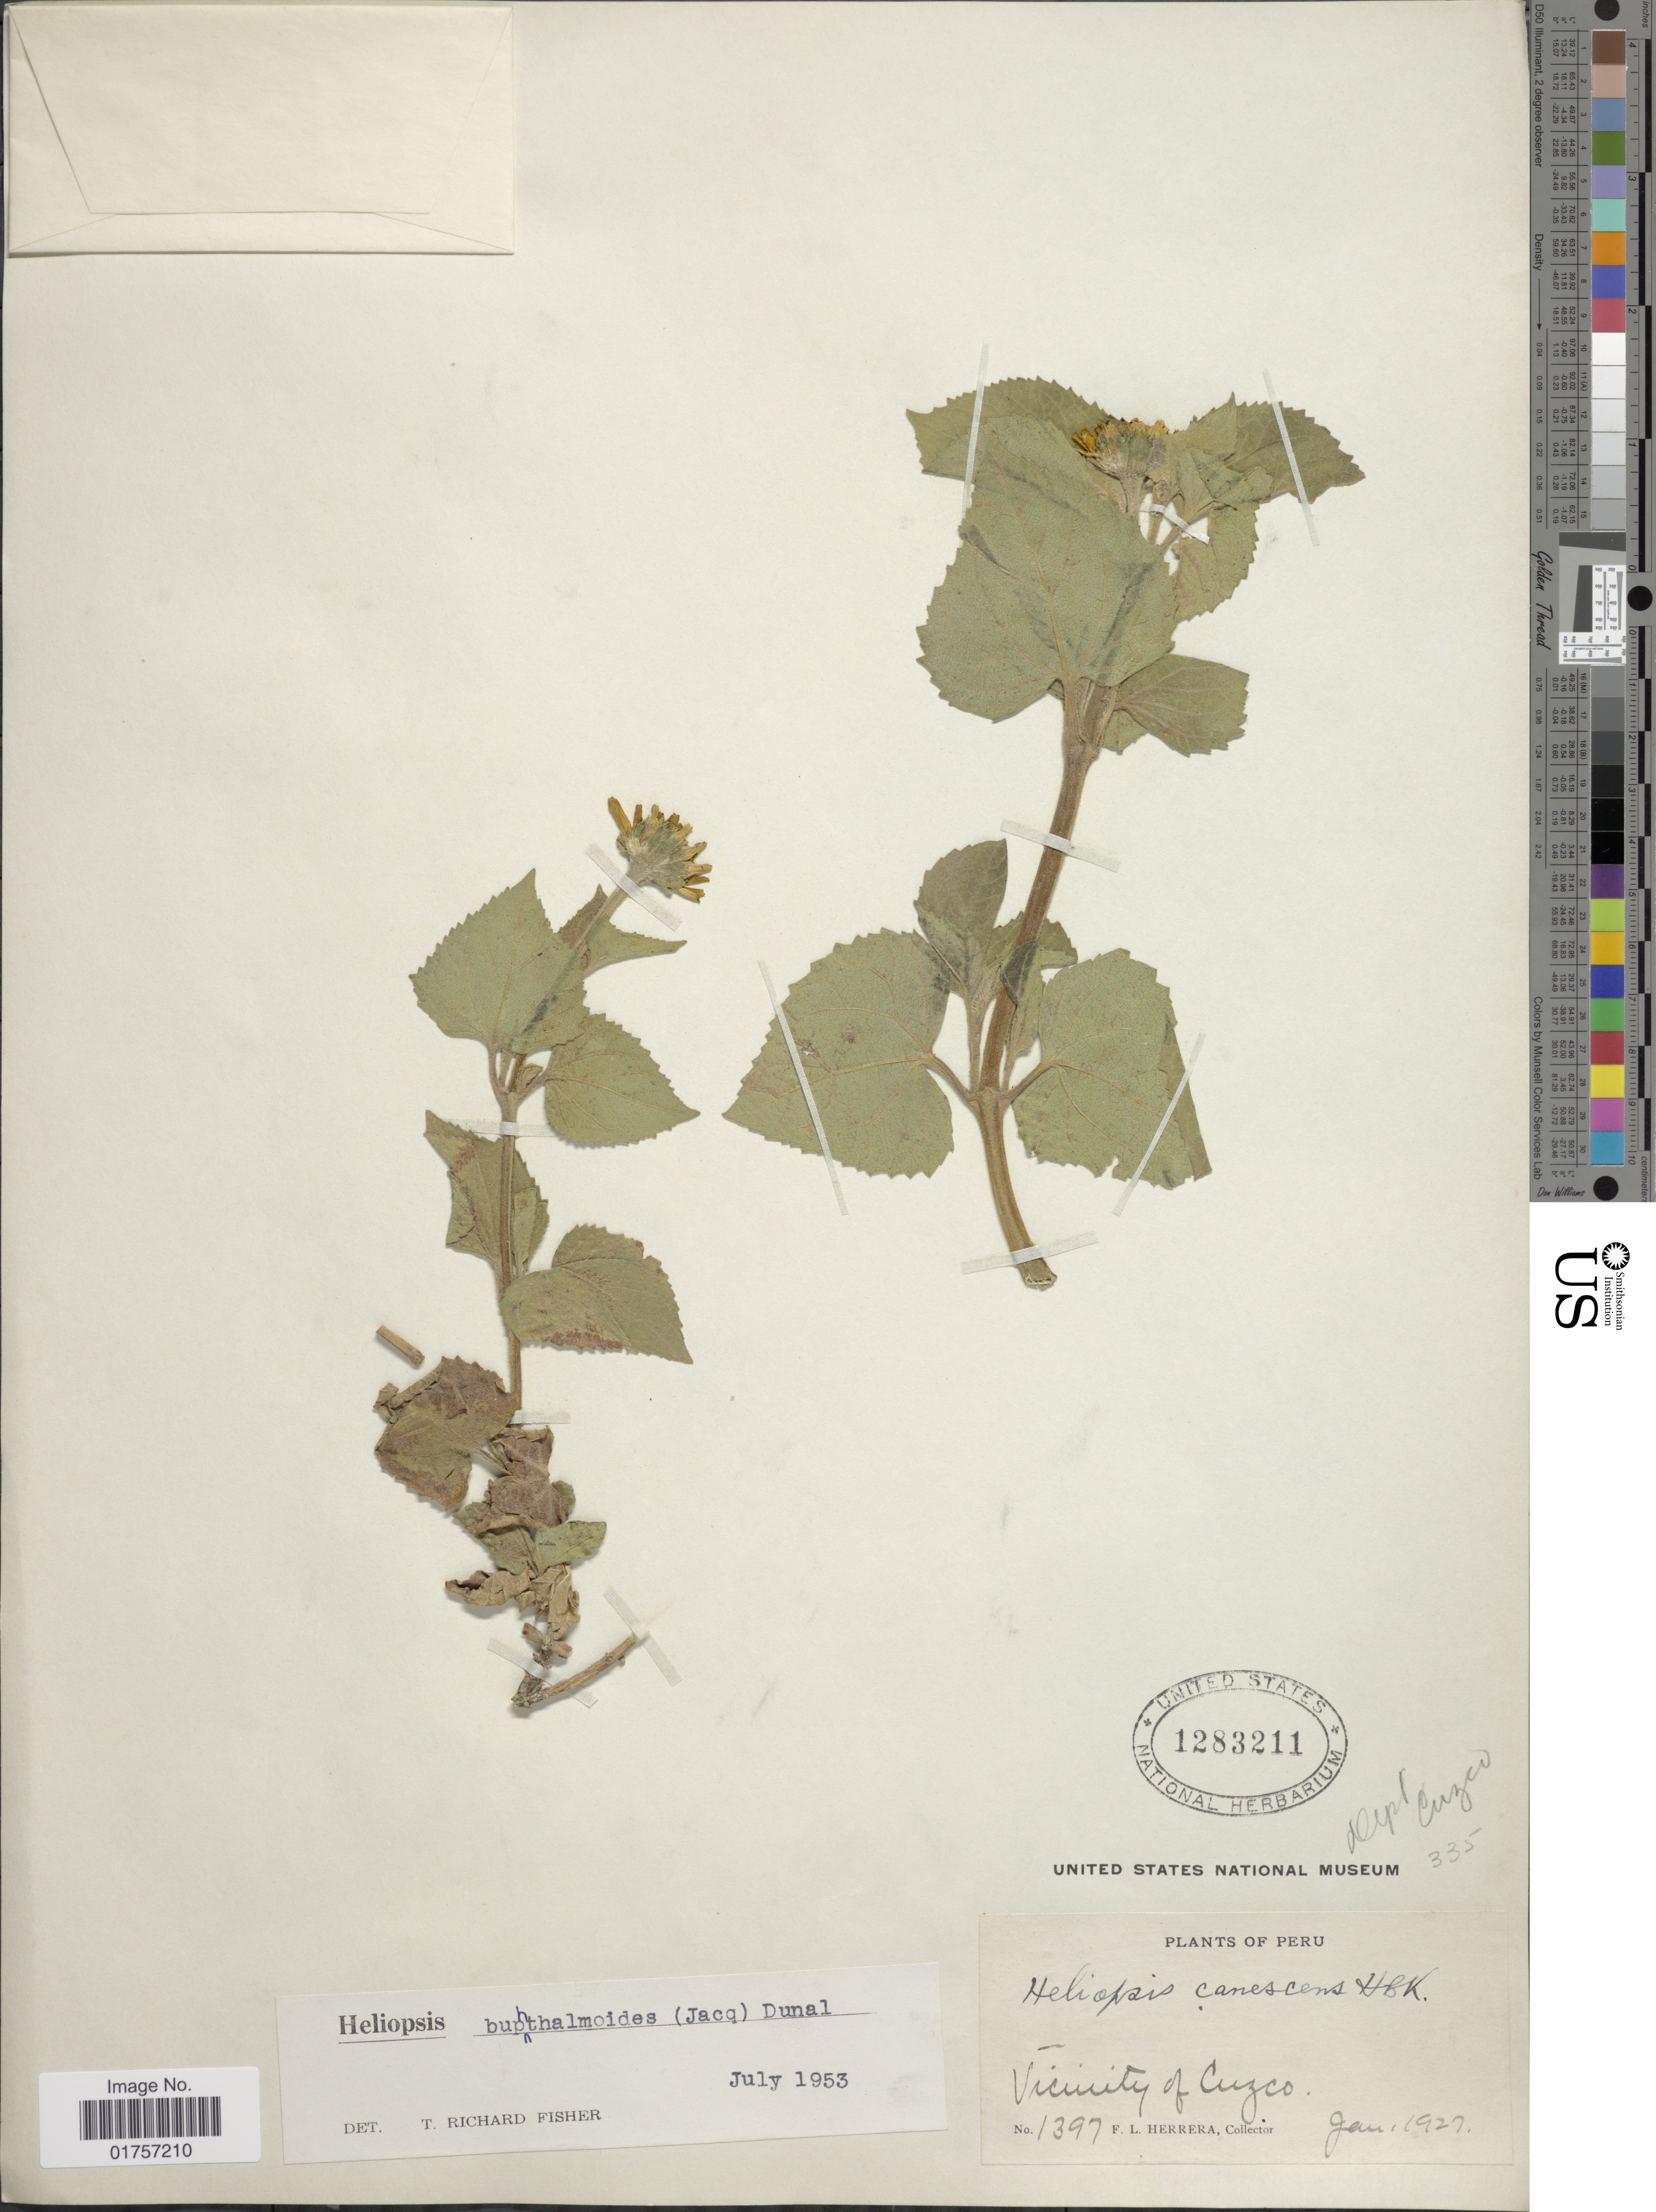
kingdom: Plantae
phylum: Tracheophyta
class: Magnoliopsida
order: Asterales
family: Asteraceae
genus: Heliopsis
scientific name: Heliopsis buphthalmoides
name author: (Jacq.) Dunal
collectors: F. L. Herrera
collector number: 1397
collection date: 1927-01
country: Peru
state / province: Cusco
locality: Vicinity of Cuzco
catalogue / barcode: US 1283211